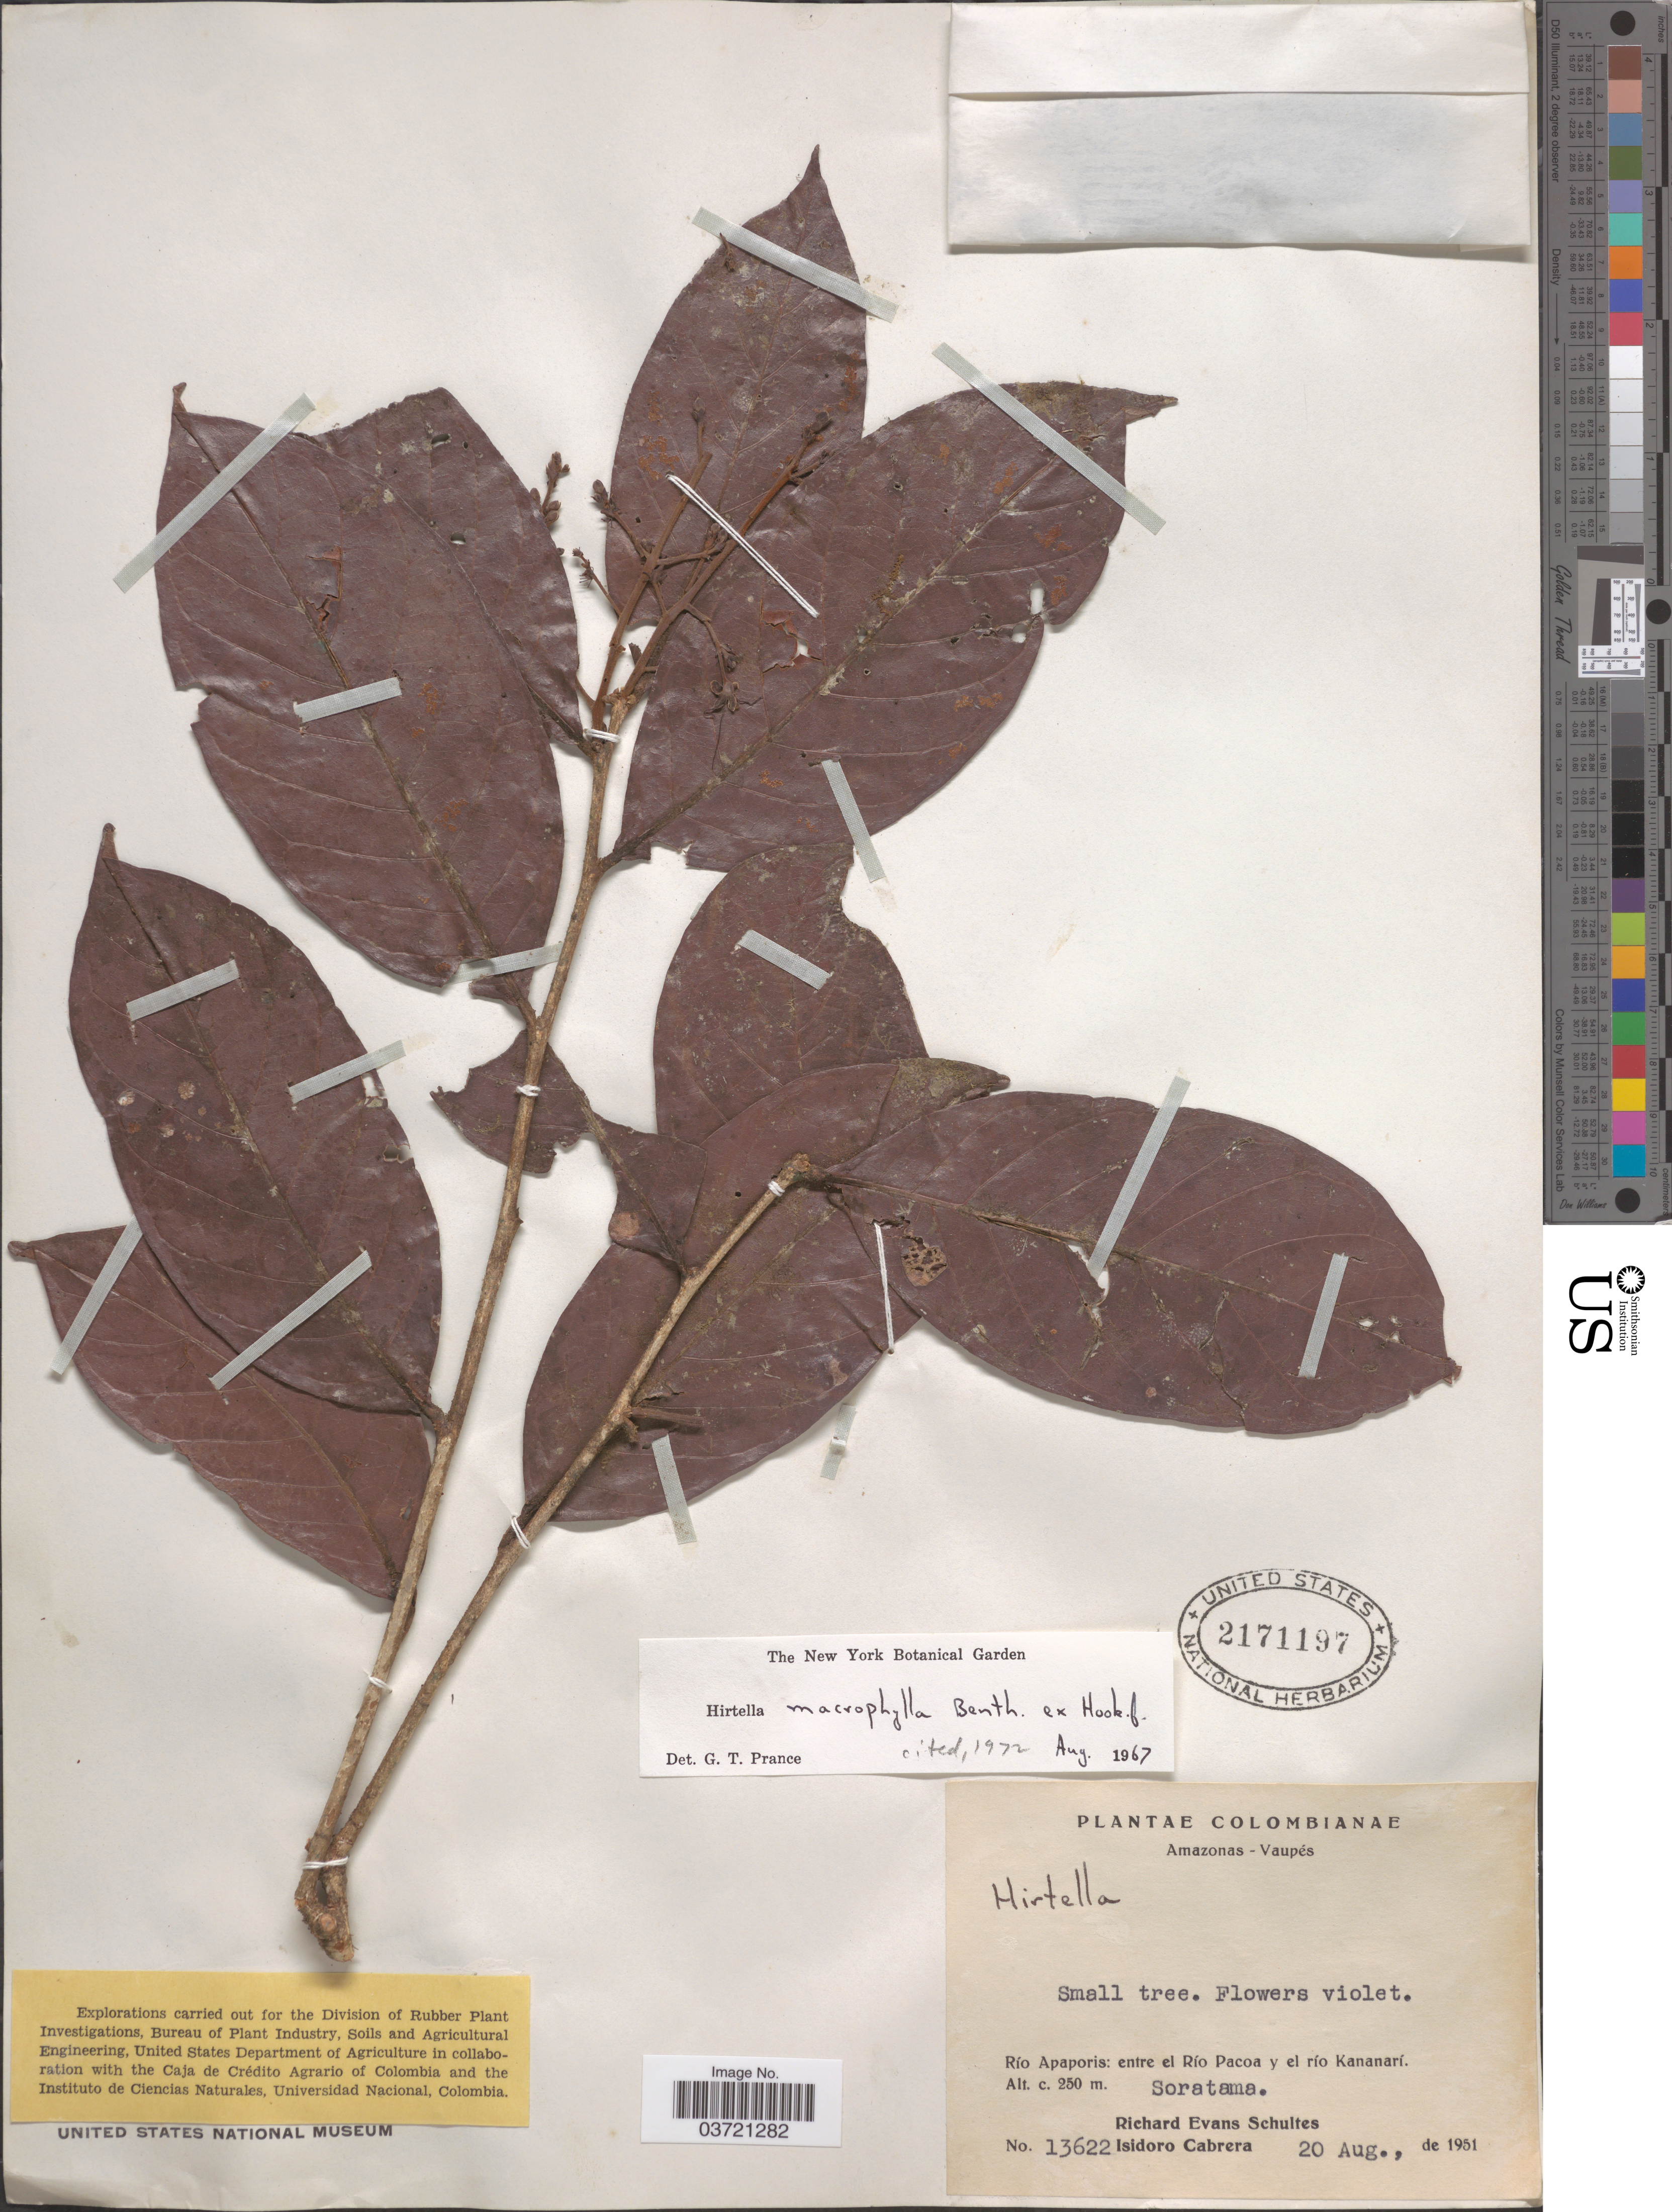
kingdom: Plantae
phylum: Tracheophyta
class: Magnoliopsida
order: Malpighiales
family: Chrysobalanaceae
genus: Hirtella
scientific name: Hirtella macrophylla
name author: Benth. ex Hook. f.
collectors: R. E. Schultes & I. Cabrera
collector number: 13622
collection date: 1951-08-20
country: Colombia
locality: Amazonas-Vaupés. Río Apaporis: entre el río Pacoa y el río Kananarí. Soratama.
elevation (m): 250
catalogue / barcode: US 2171197